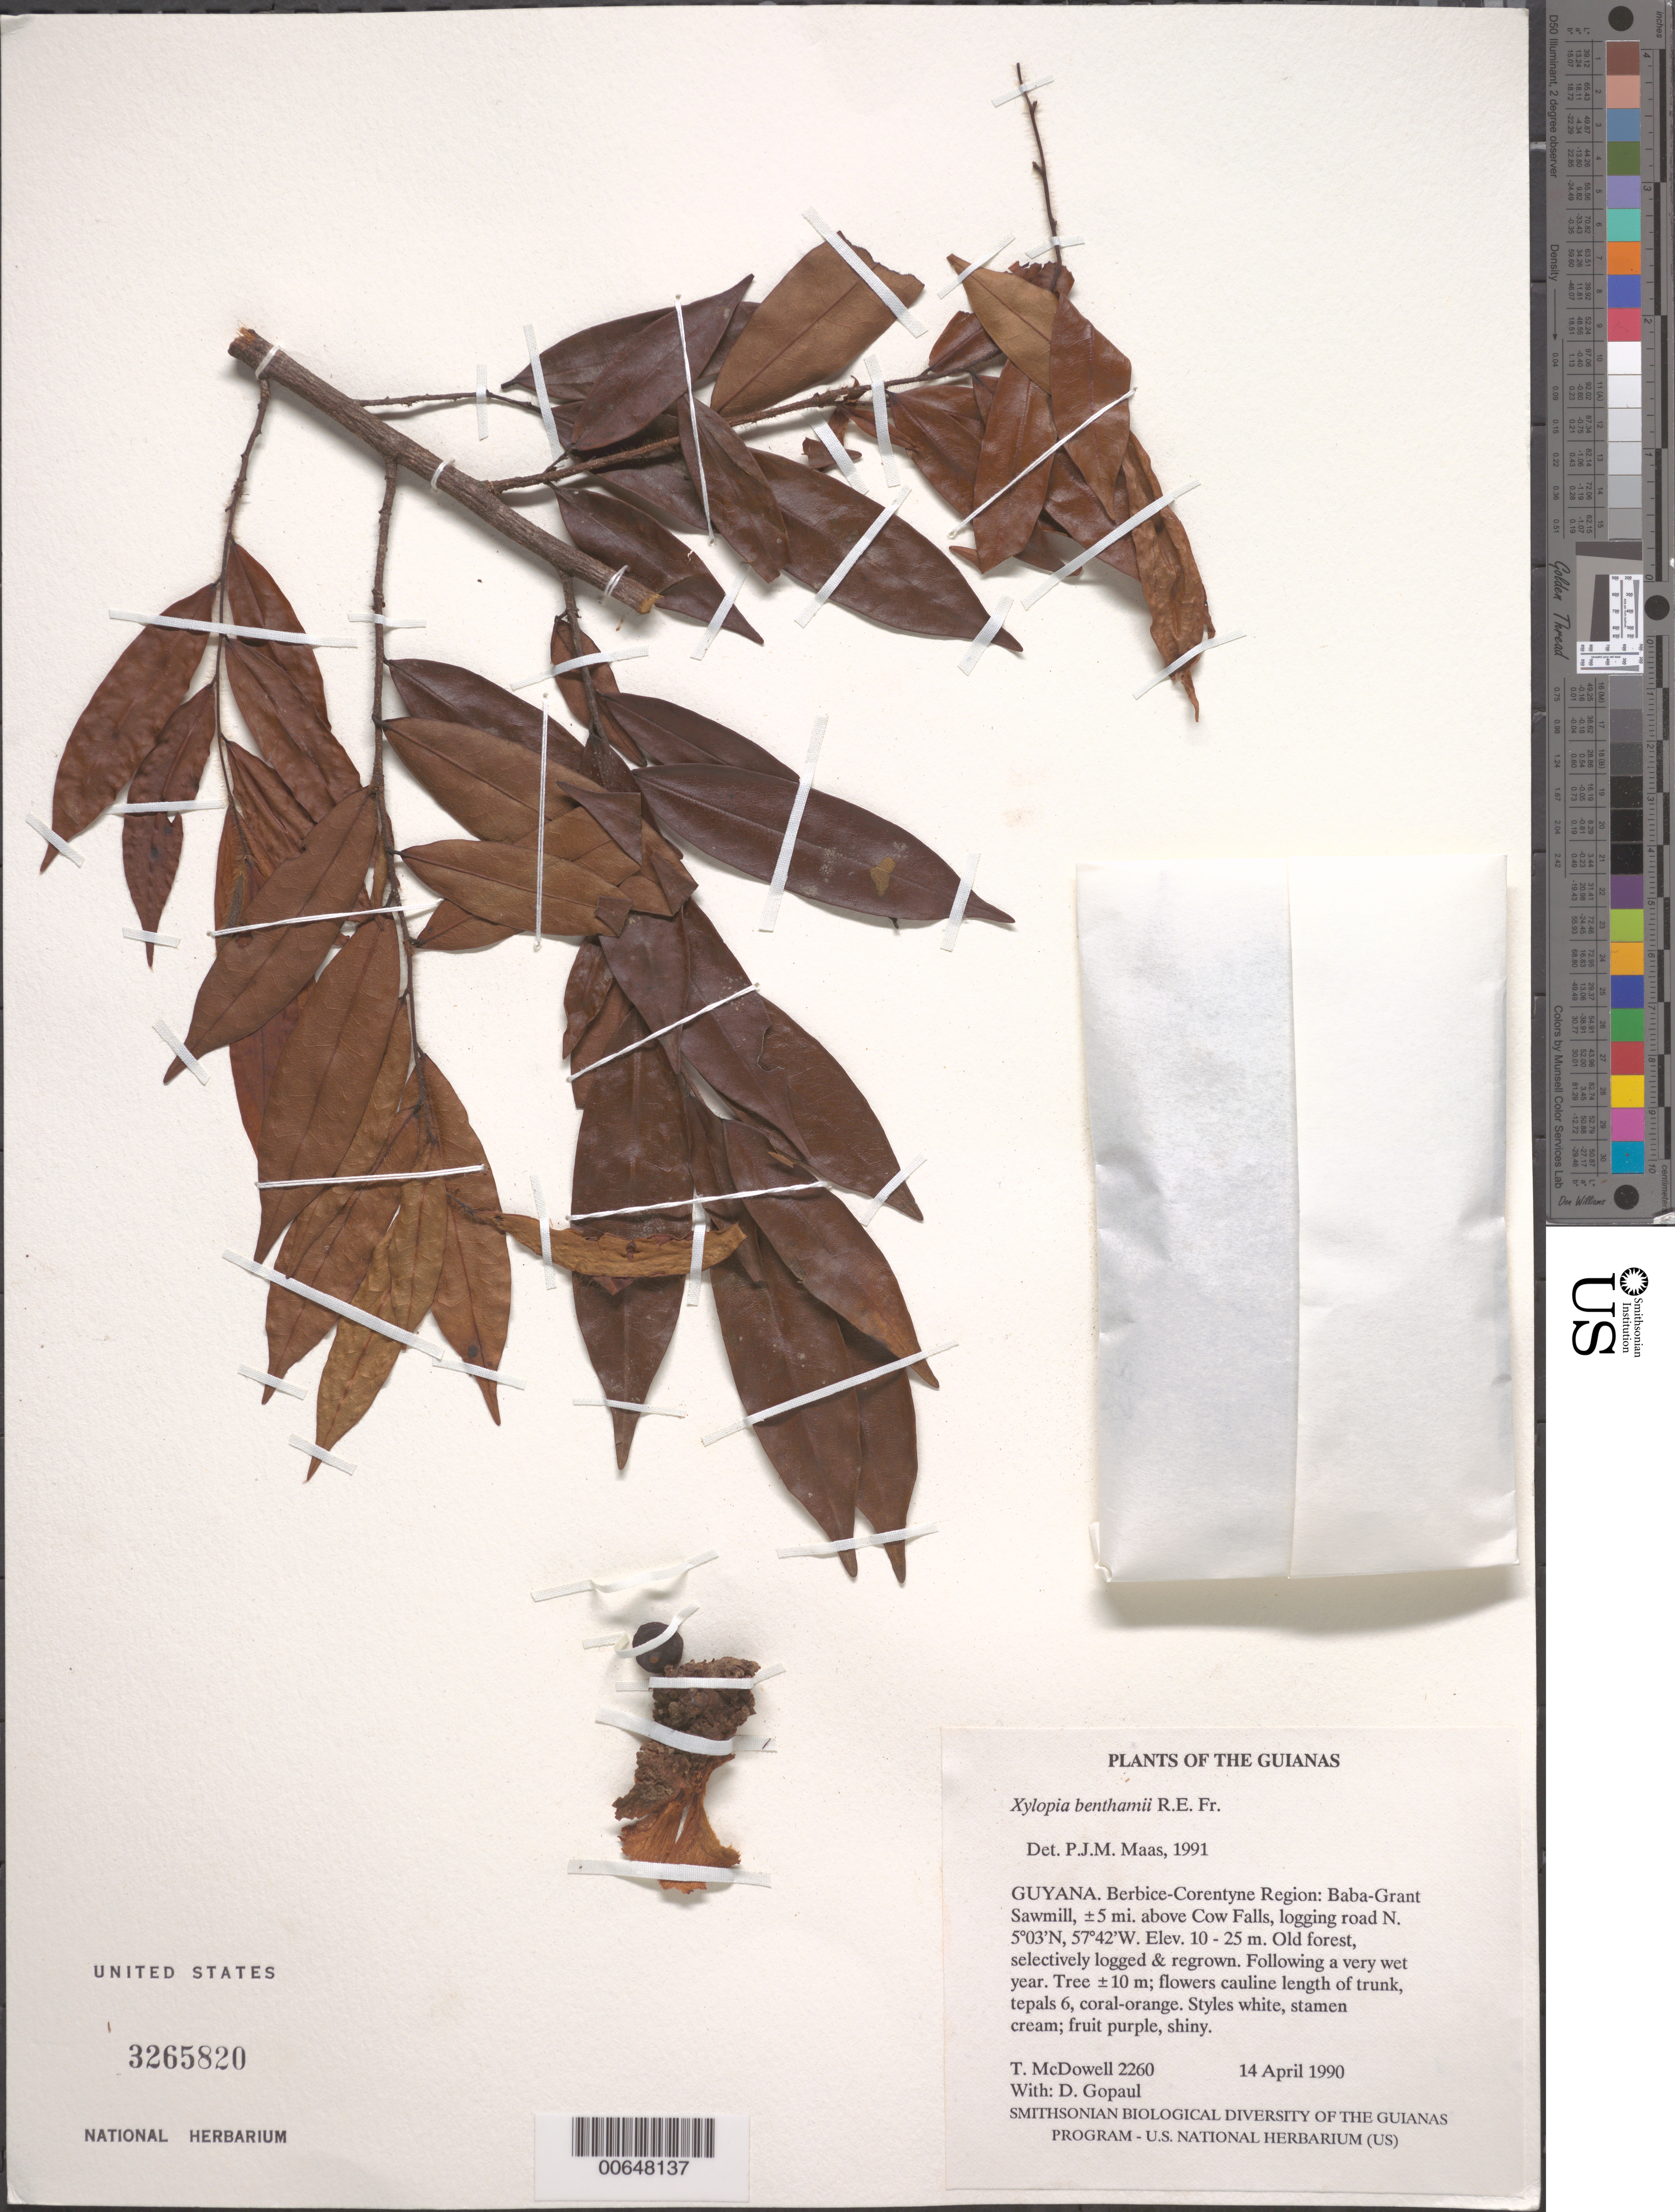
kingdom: Plantae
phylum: Tracheophyta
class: Magnoliopsida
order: Magnoliales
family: Annonaceae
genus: Xylopia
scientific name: Xylopia benthamii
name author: R.E. Fr.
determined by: Maas, Paul J. M.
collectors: T. McDowell & D. Gopaul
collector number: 2260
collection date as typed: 14 April 1990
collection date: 1990-04-14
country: Guyana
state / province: E. Berbice-Corentyne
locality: Baba-Grant Sawmill, ±5 mi. above Cow Falls, Corentyne River. ±4 mi. N by logging road from landing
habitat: Old forest, selectively logged & regrown. Following a very wet year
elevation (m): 10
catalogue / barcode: US 3265820